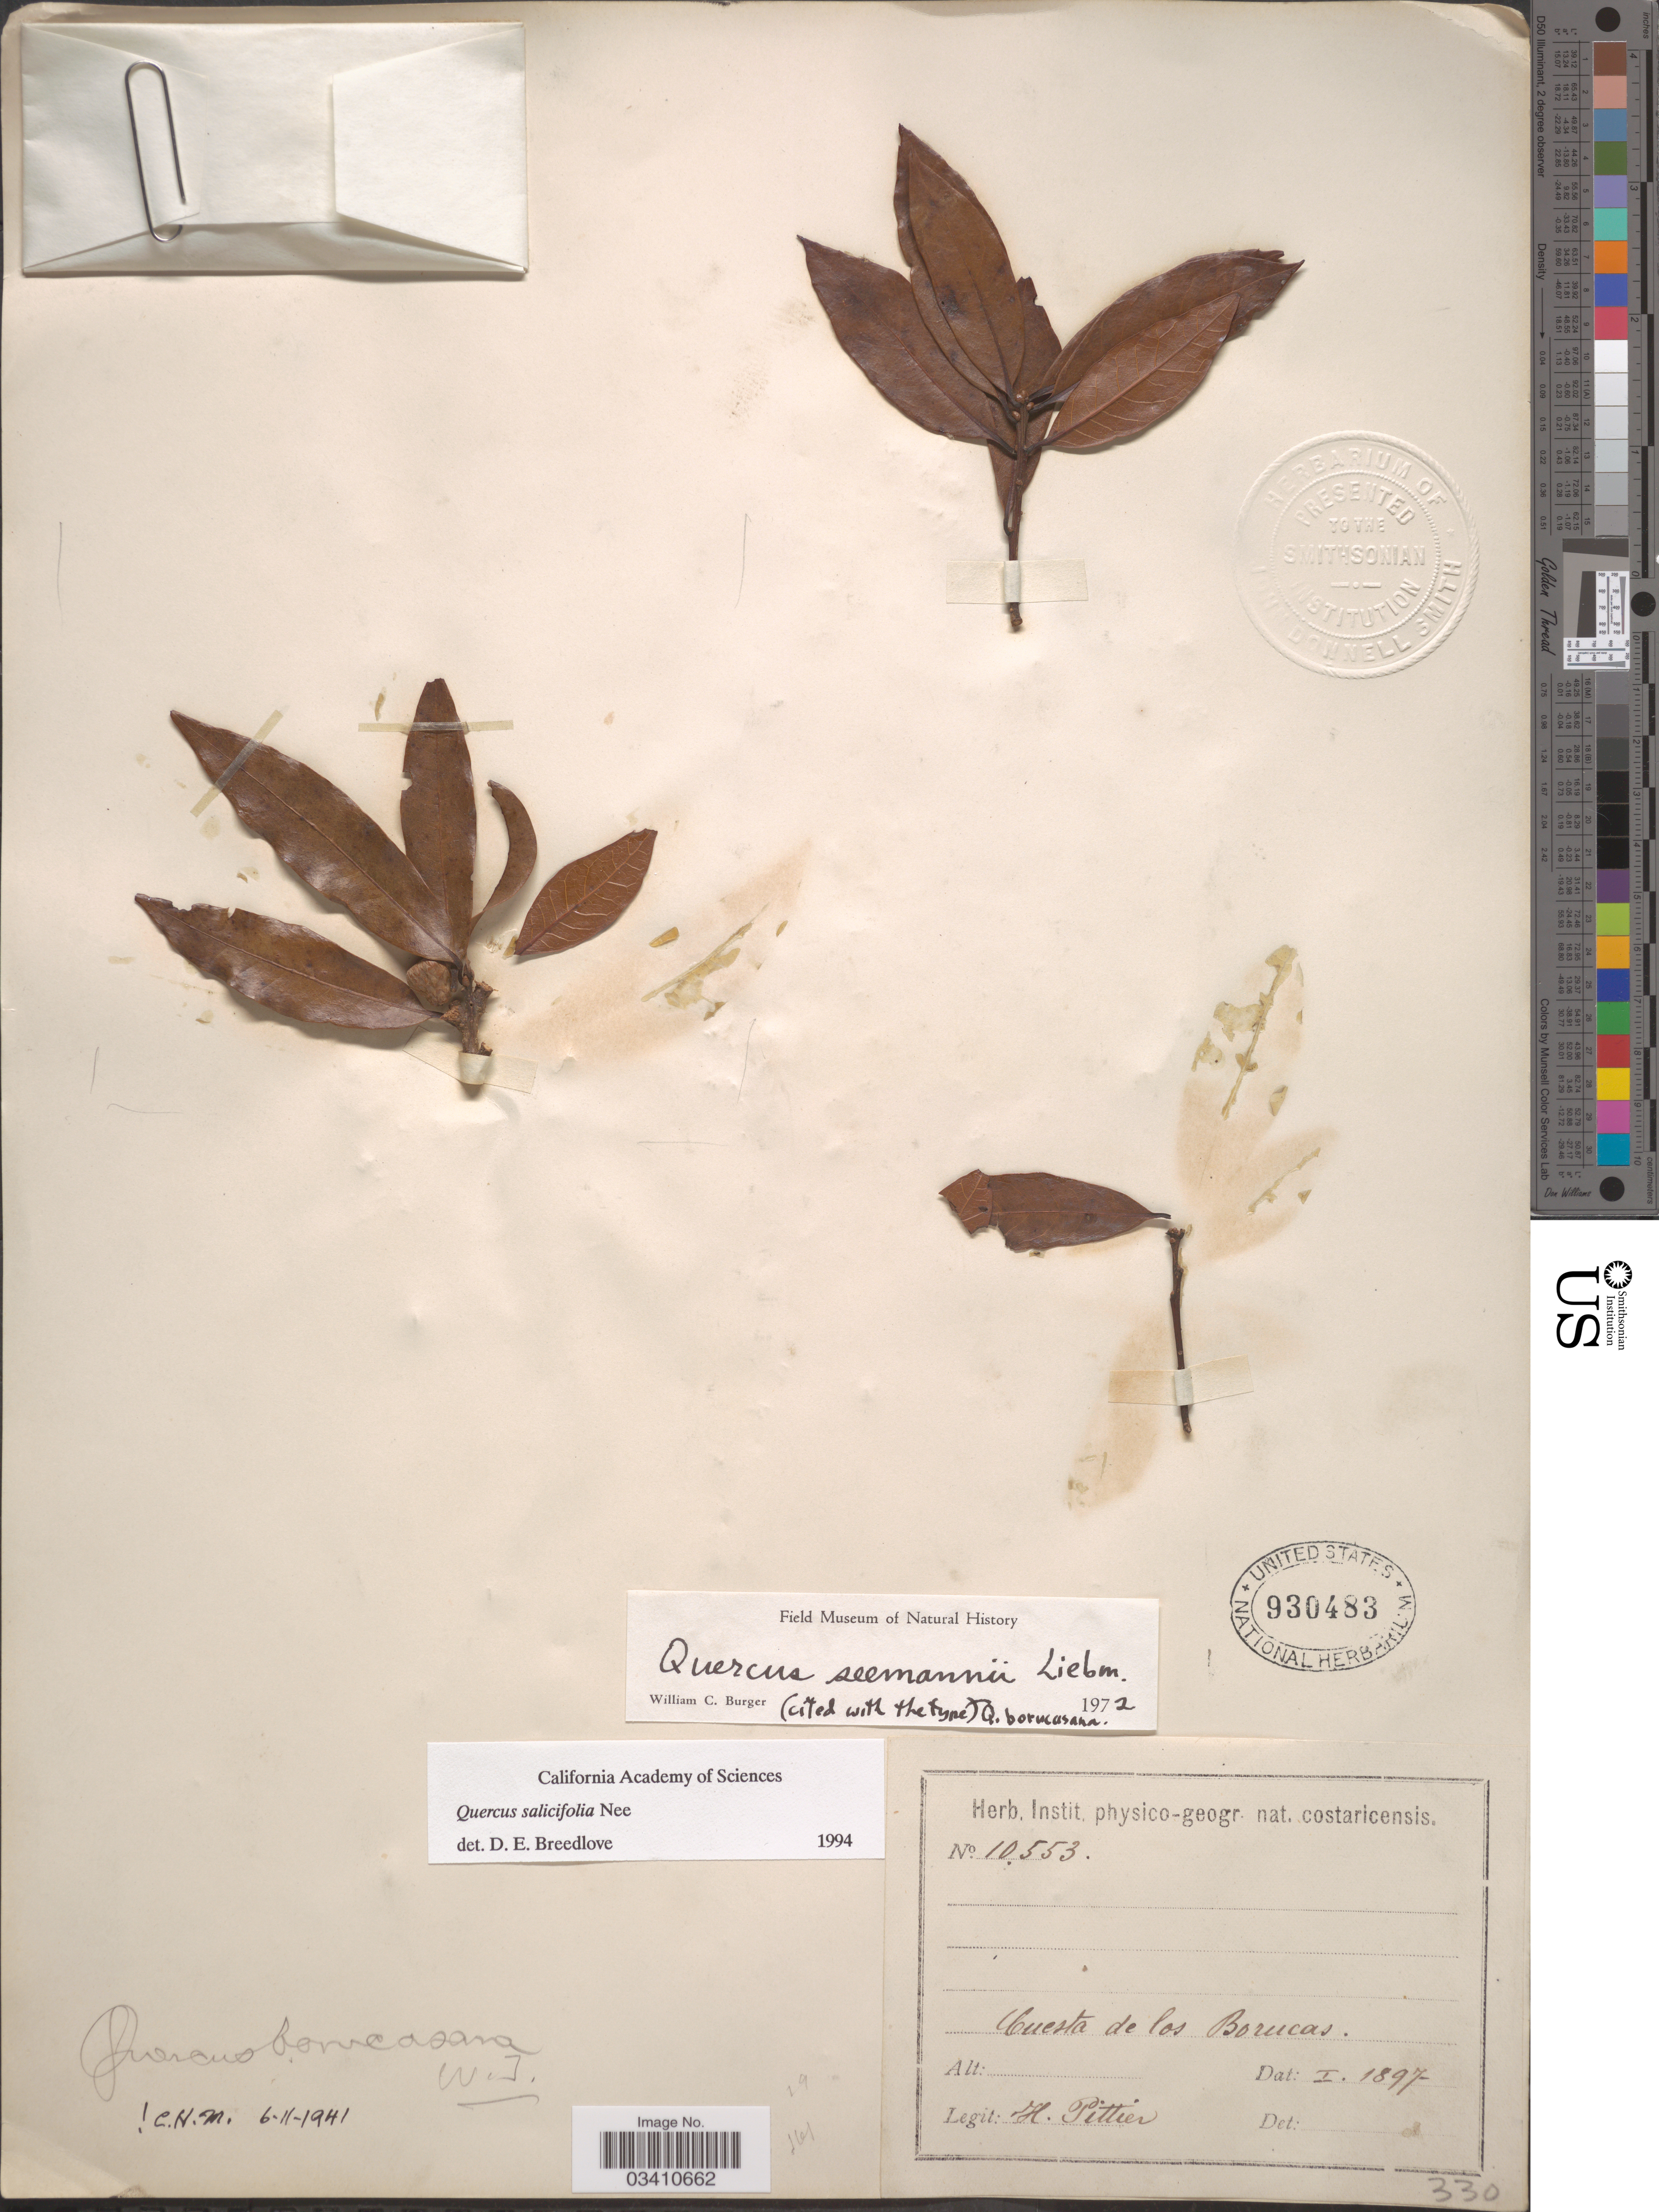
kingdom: Plantae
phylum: Tracheophyta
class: Magnoliopsida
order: Fagales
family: Fagaceae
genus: Quercus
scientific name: Quercus salicifolia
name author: Née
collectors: H. F. Pittier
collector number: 10553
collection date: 1897-01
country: Costa Rica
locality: Cuesta de los Borucas.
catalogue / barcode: US 930483